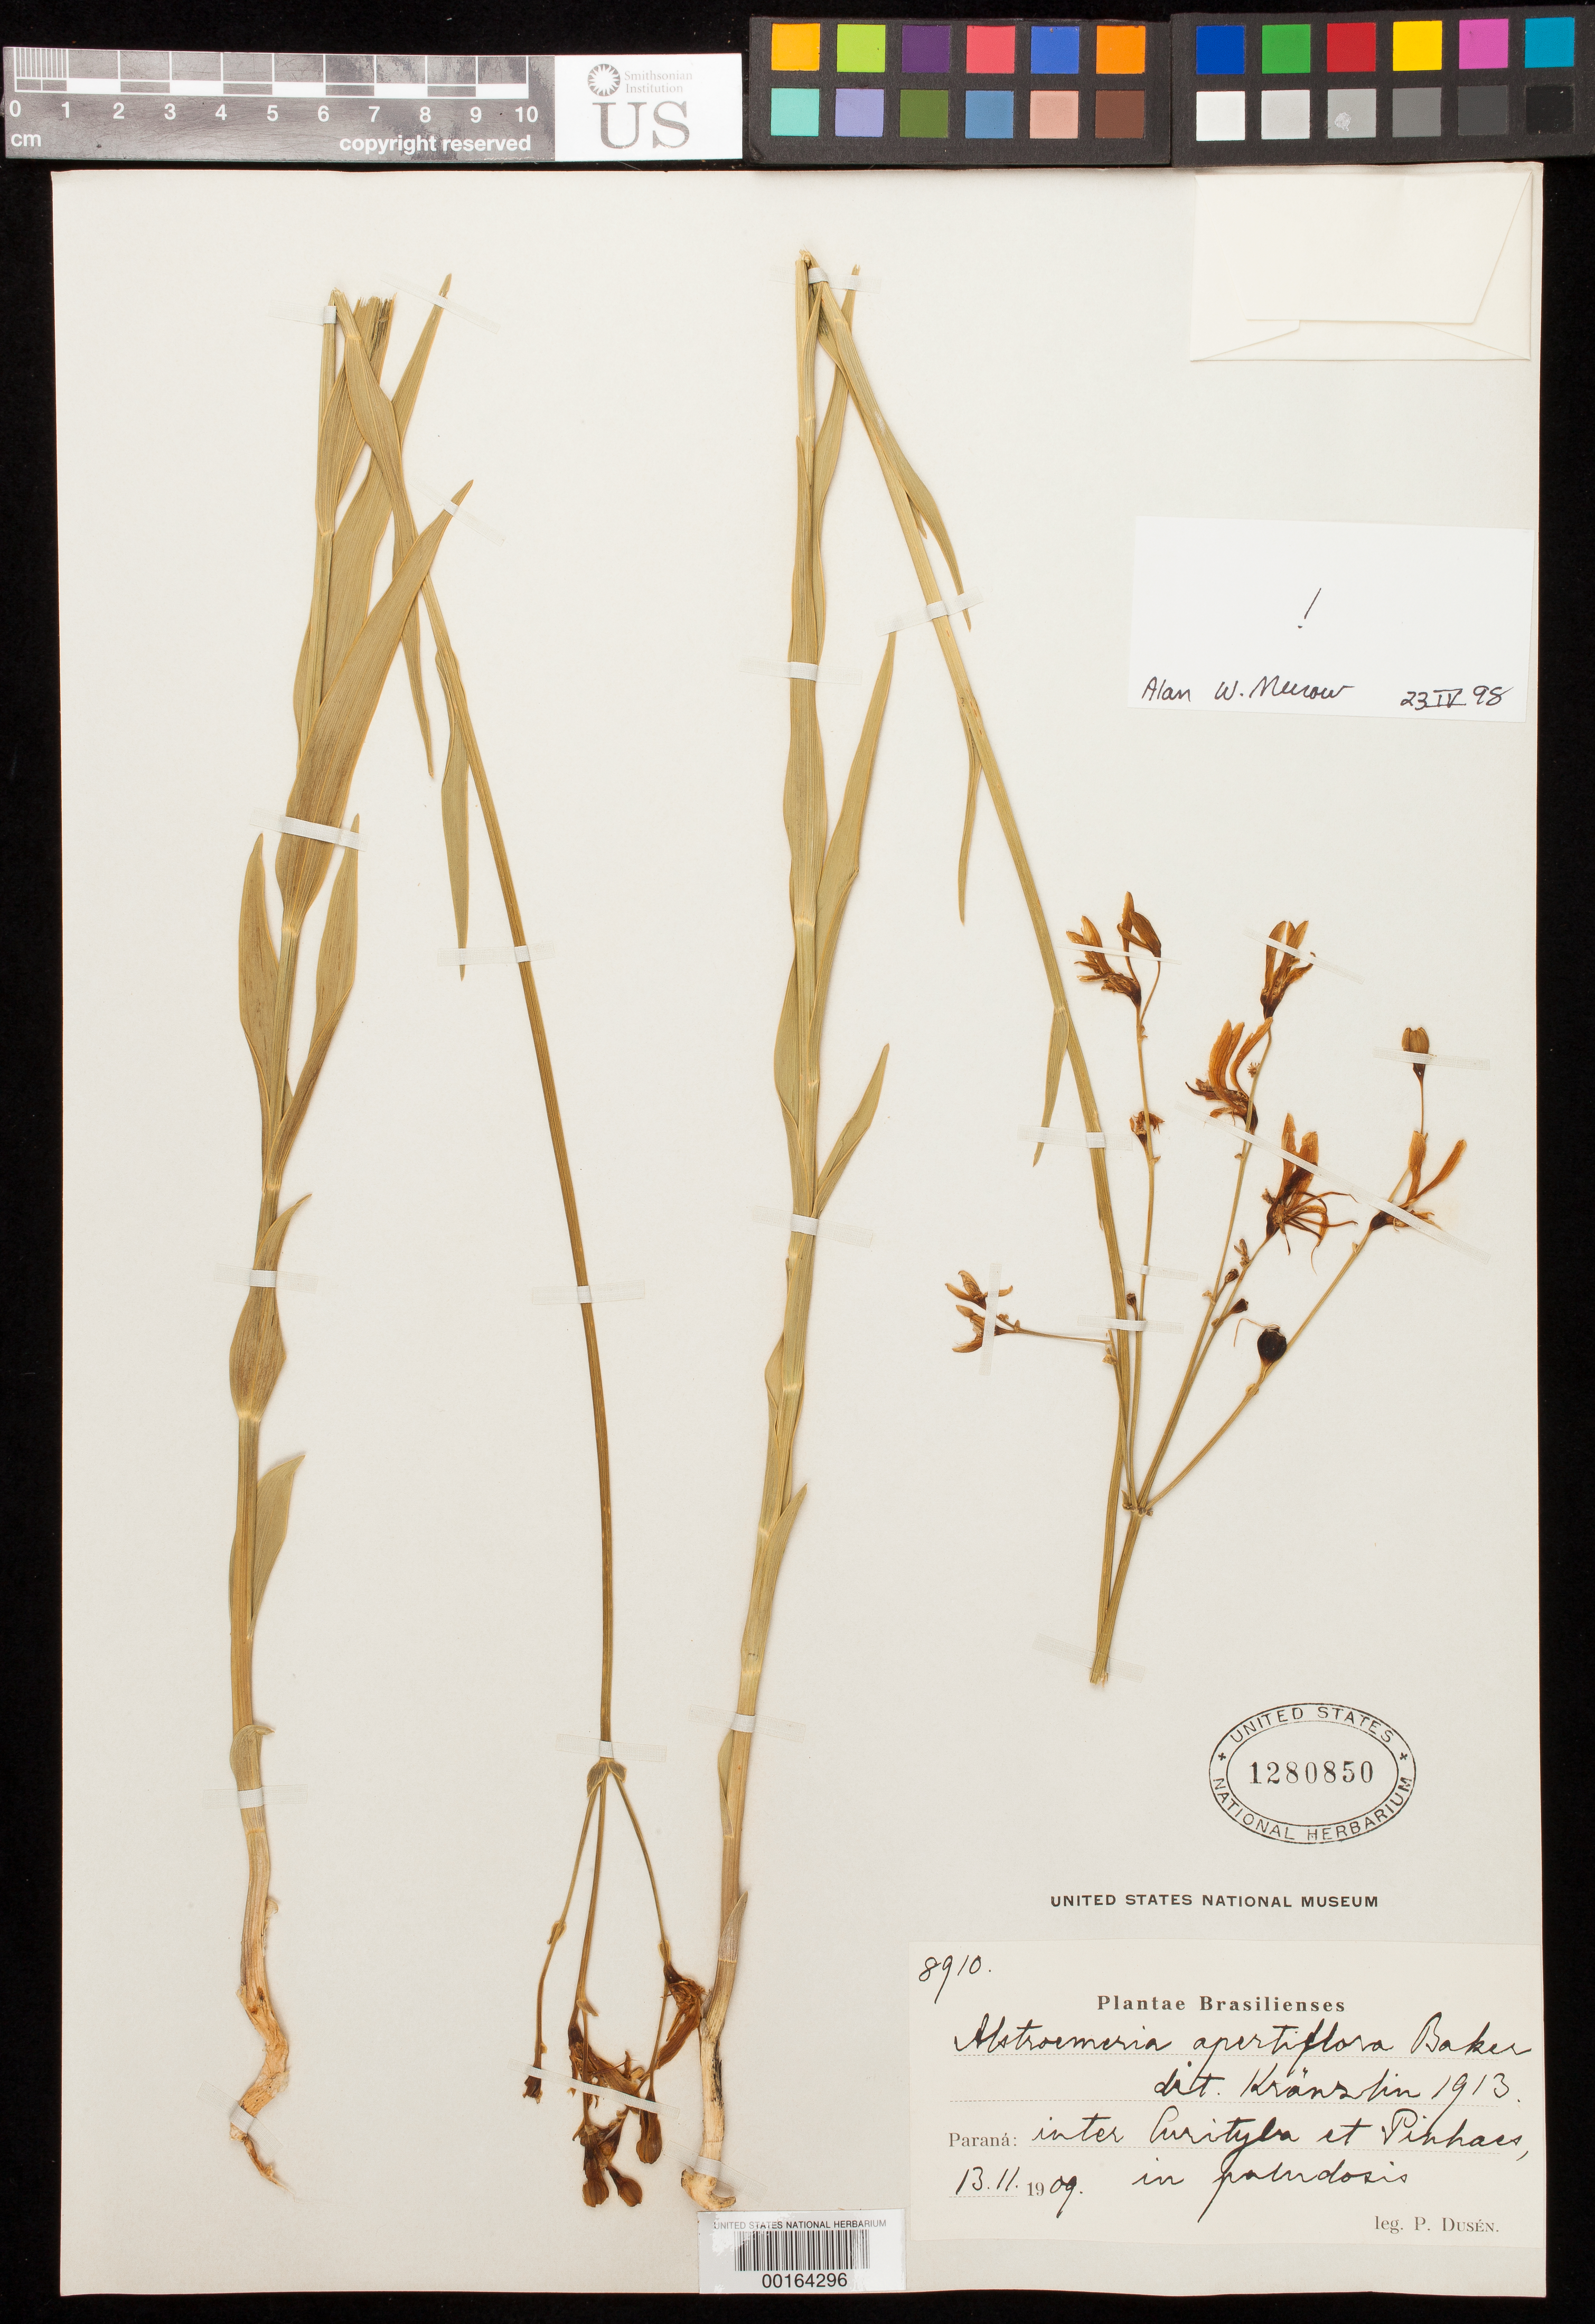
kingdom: Plantae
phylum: Tracheophyta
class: Liliopsida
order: Liliales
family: Alstroemeriaceae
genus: Alstroemeria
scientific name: Alstroemeria apertiflora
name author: Baker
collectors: P. Dusén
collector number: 8910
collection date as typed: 13 Nov 1909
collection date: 1909-11-13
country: Brazil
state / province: Paraná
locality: Inter curitiba and pinhacs, in paludosis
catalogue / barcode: US 1280850